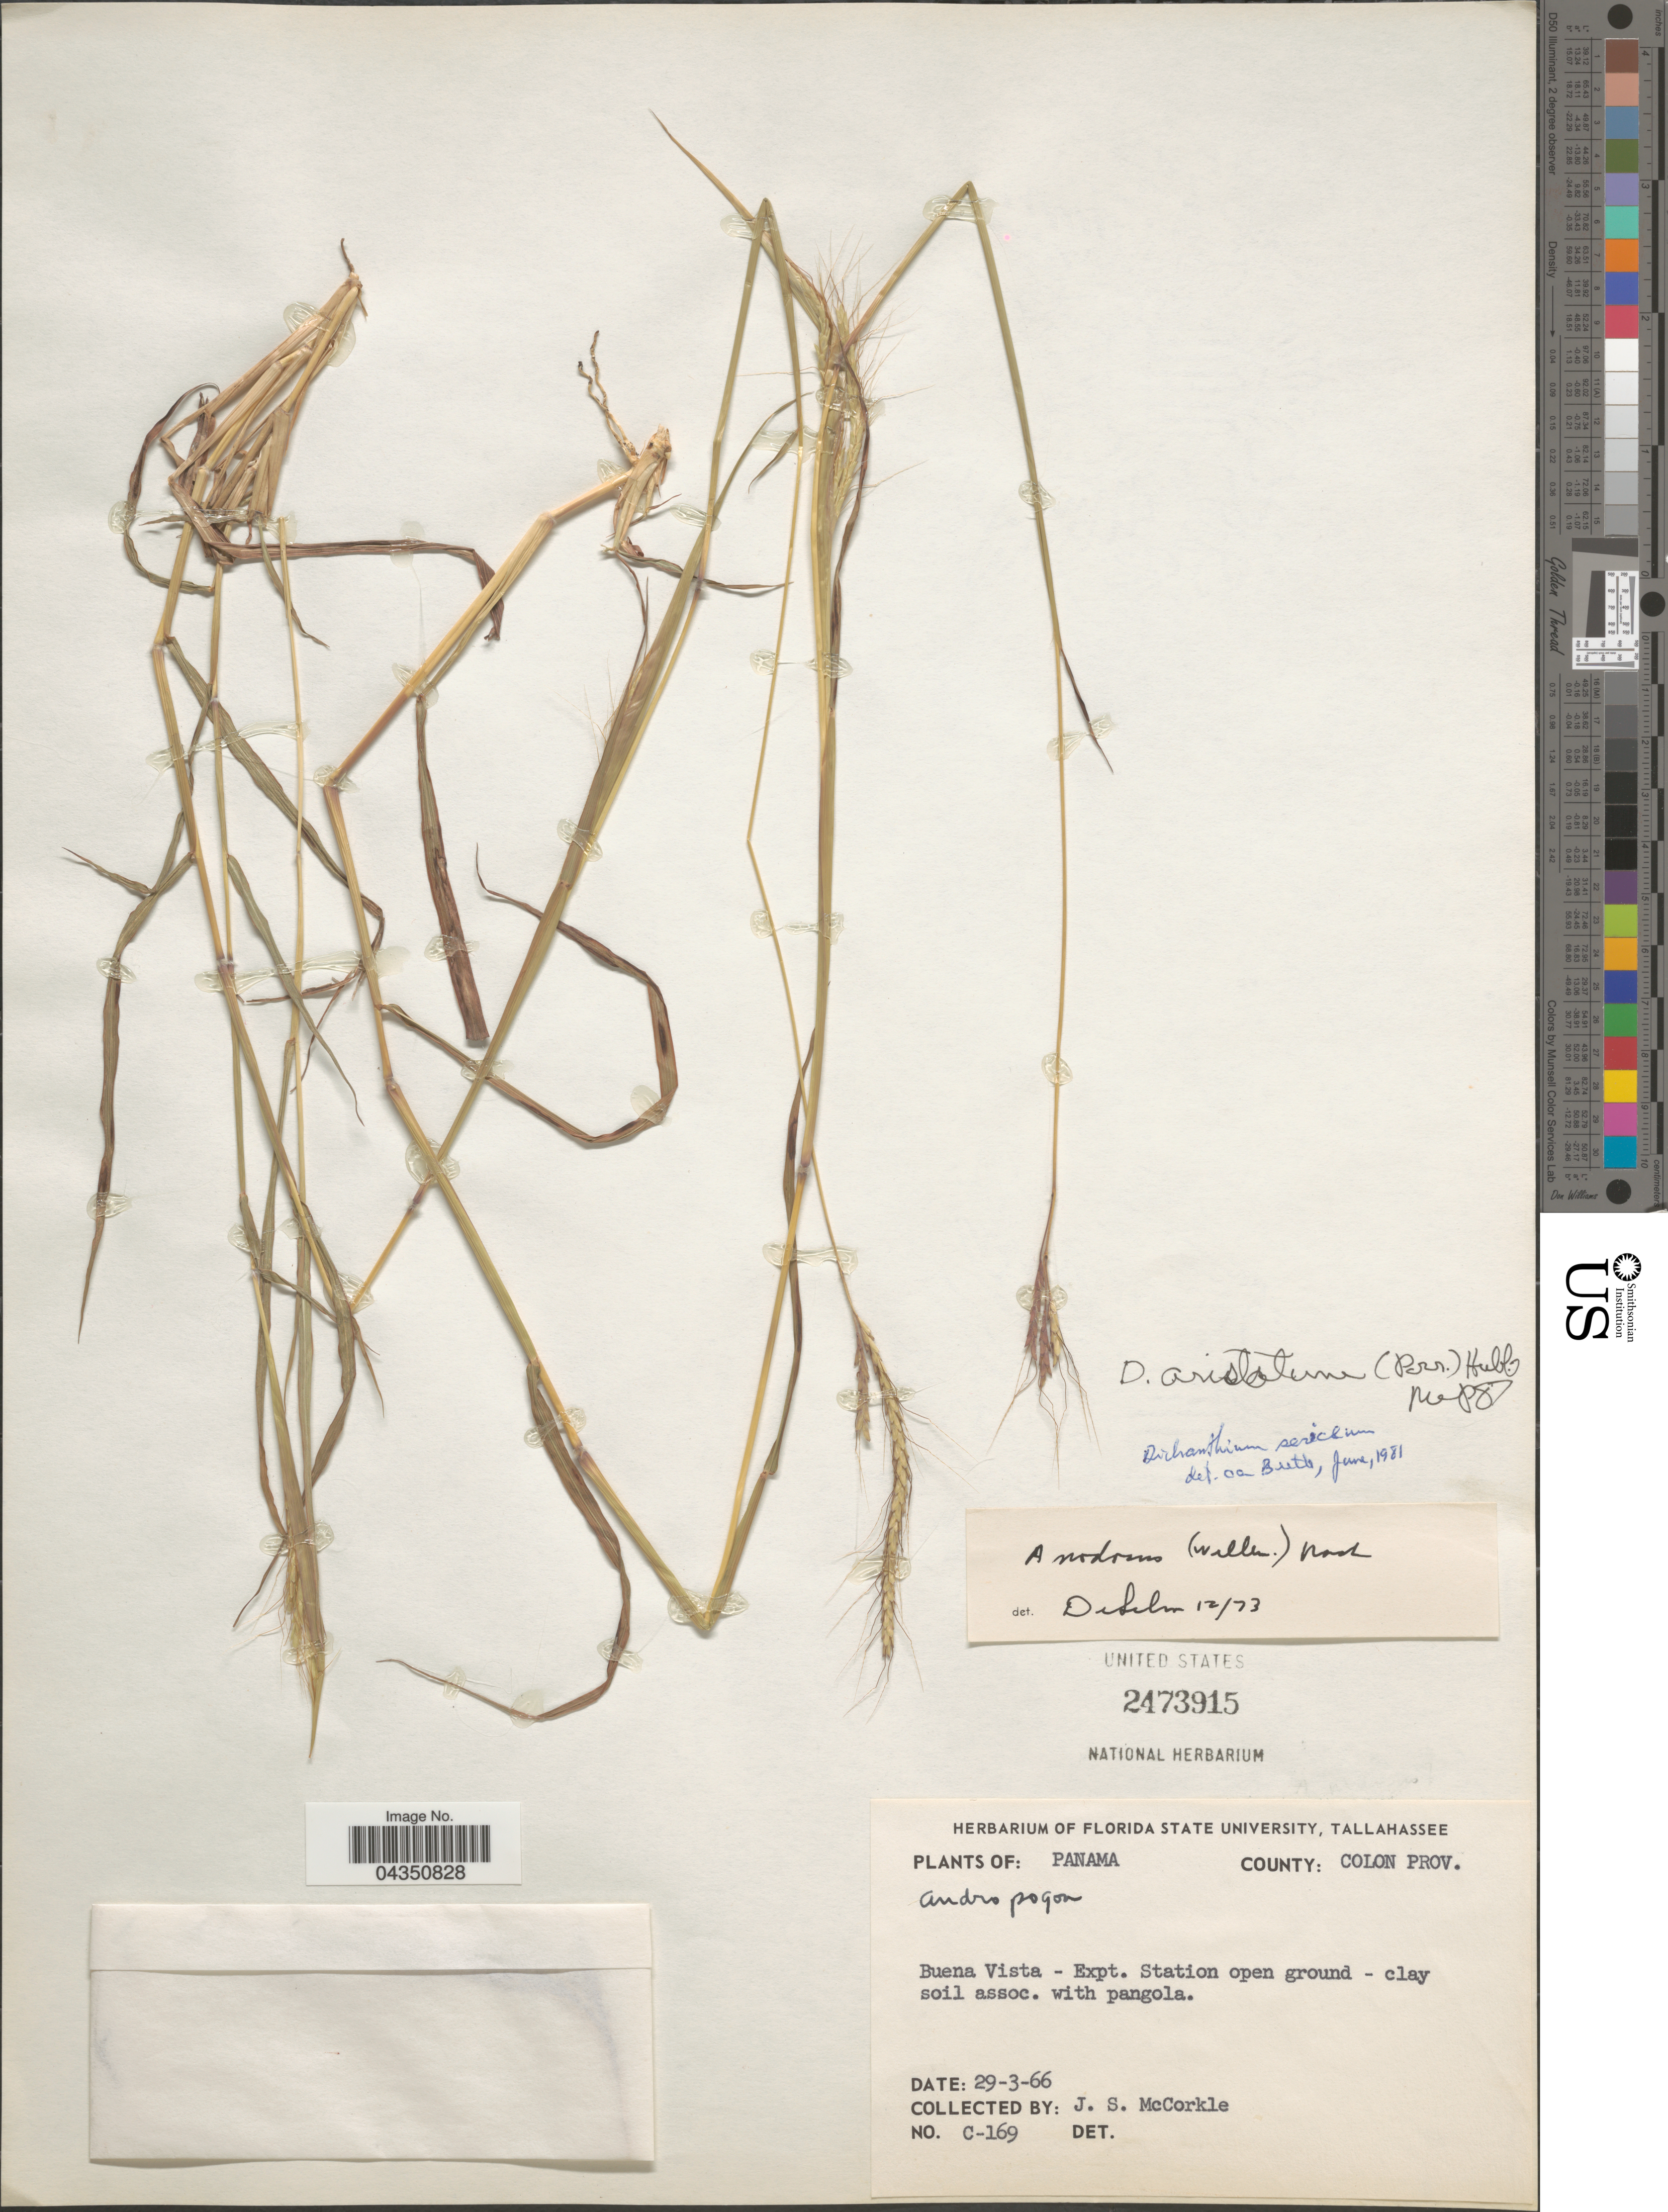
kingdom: Plantae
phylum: Tracheophyta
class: Liliopsida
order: Poales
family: Poaceae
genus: Dichanthium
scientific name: Dichanthium aristatum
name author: (Poir.) C.E. Hubb.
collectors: J. McCorkle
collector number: C-169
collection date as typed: Transcribed d/m/y: 29/3/66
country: Panama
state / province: Colón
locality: County: Colon Prov. Buena Vista - Expt. Station open ground.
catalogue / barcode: US 2473915